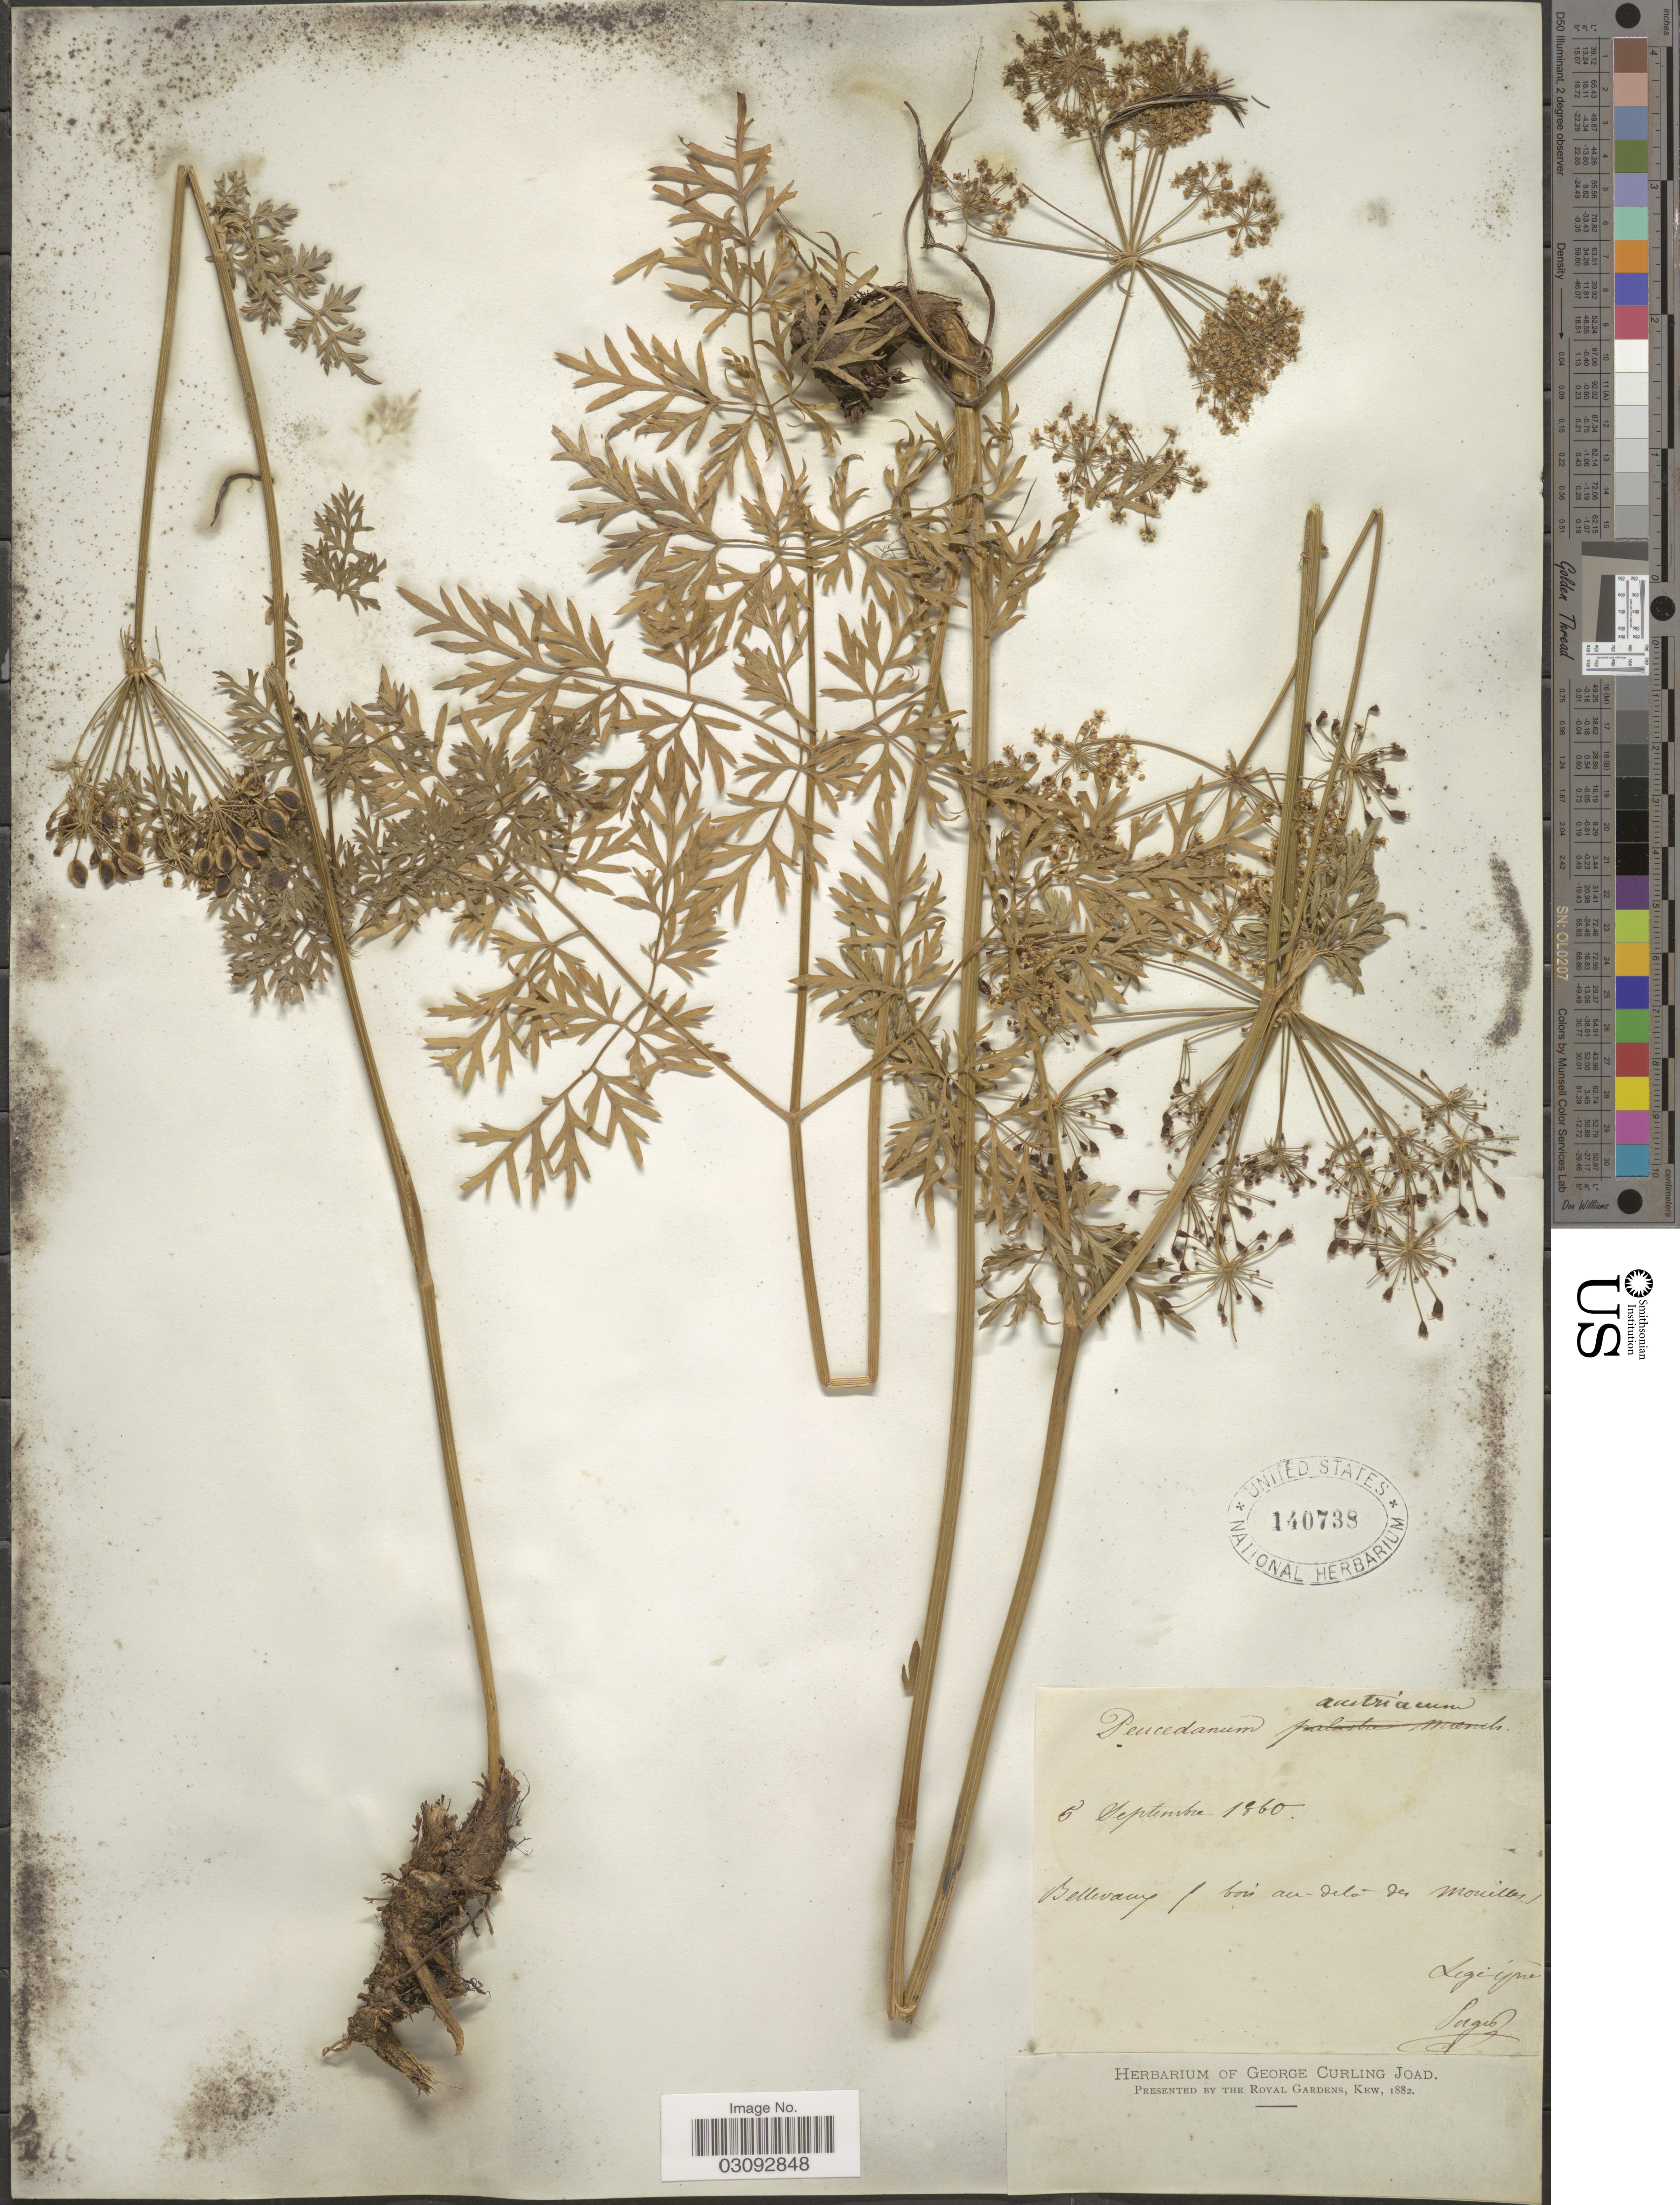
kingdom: Plantae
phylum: Tracheophyta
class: Magnoliopsida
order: Apiales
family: Apiaceae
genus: Peucedanum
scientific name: Peucedanum austriacum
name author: (Jacq.) W.D.J. Koch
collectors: -. Puget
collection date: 1860-09-05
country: France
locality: Bellevaux / bois ai-delo [interpreted]-des Mouilles.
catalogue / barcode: US 140738